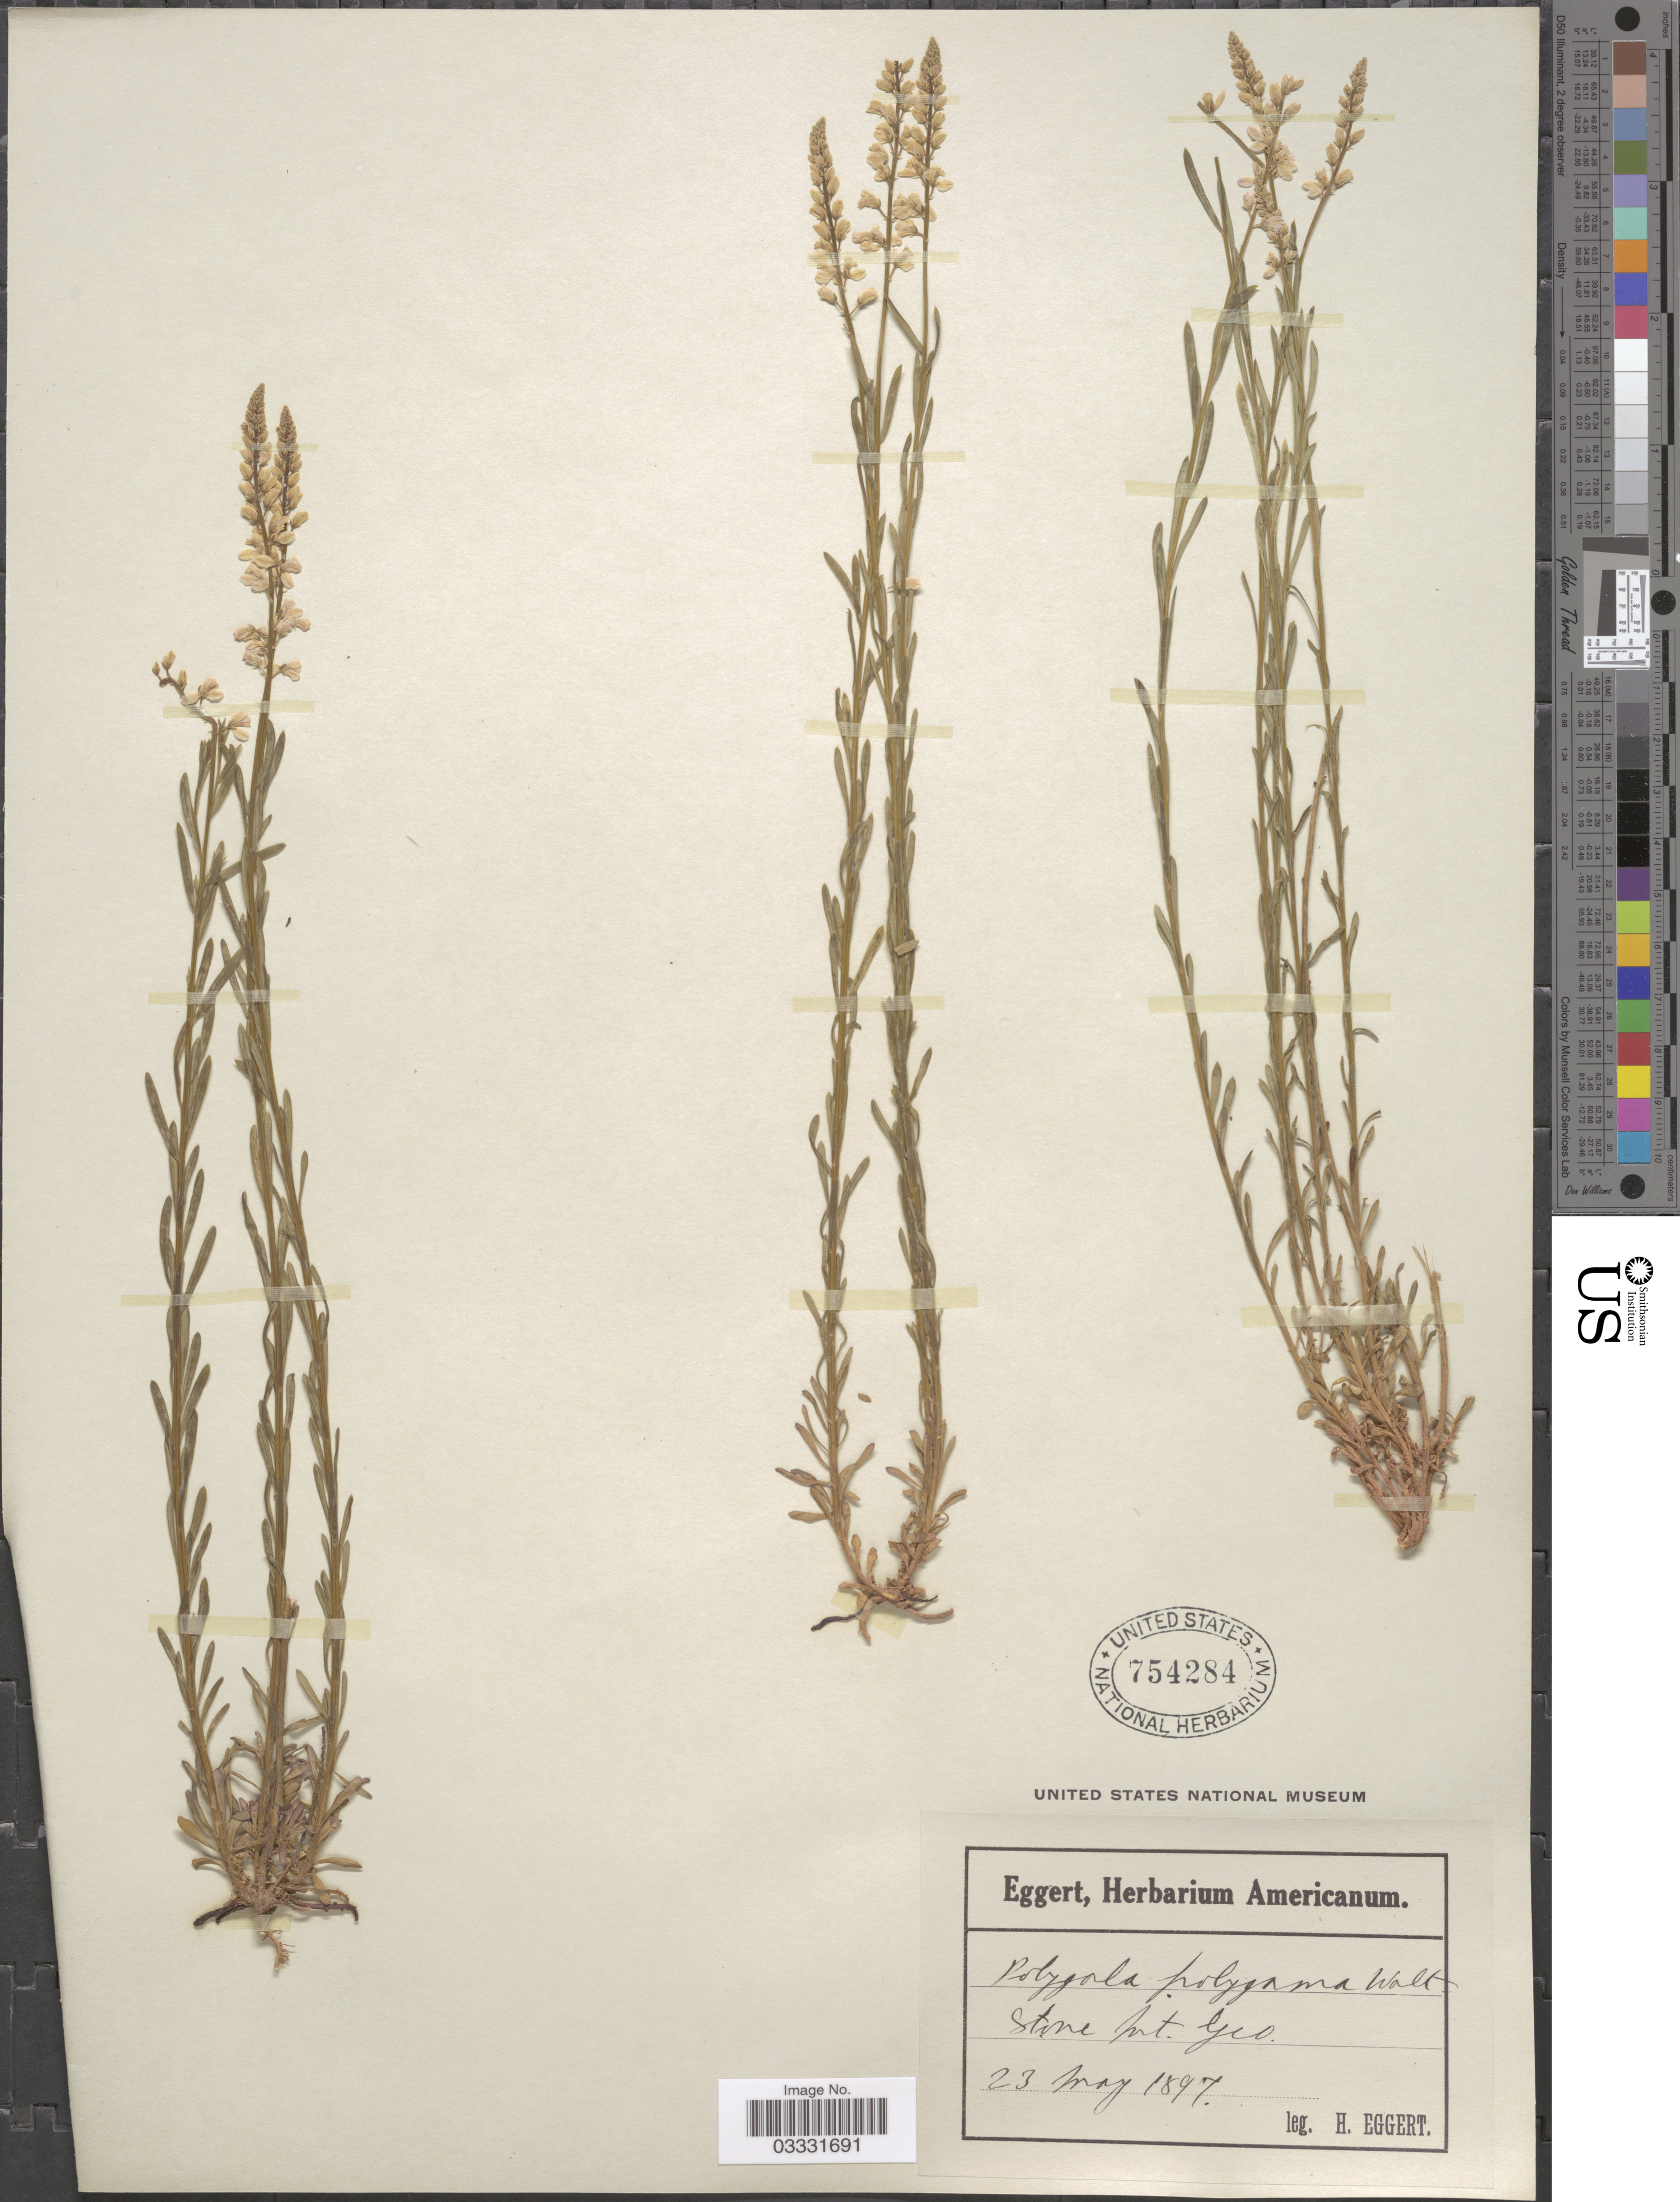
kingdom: Plantae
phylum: Tracheophyta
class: Magnoliopsida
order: Fabales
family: Polygalaceae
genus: Polygala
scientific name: Polygala polygama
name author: Walter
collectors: H. Eggert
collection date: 1897-05-23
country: United States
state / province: Georgia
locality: Stone Mt.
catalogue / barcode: US 754284